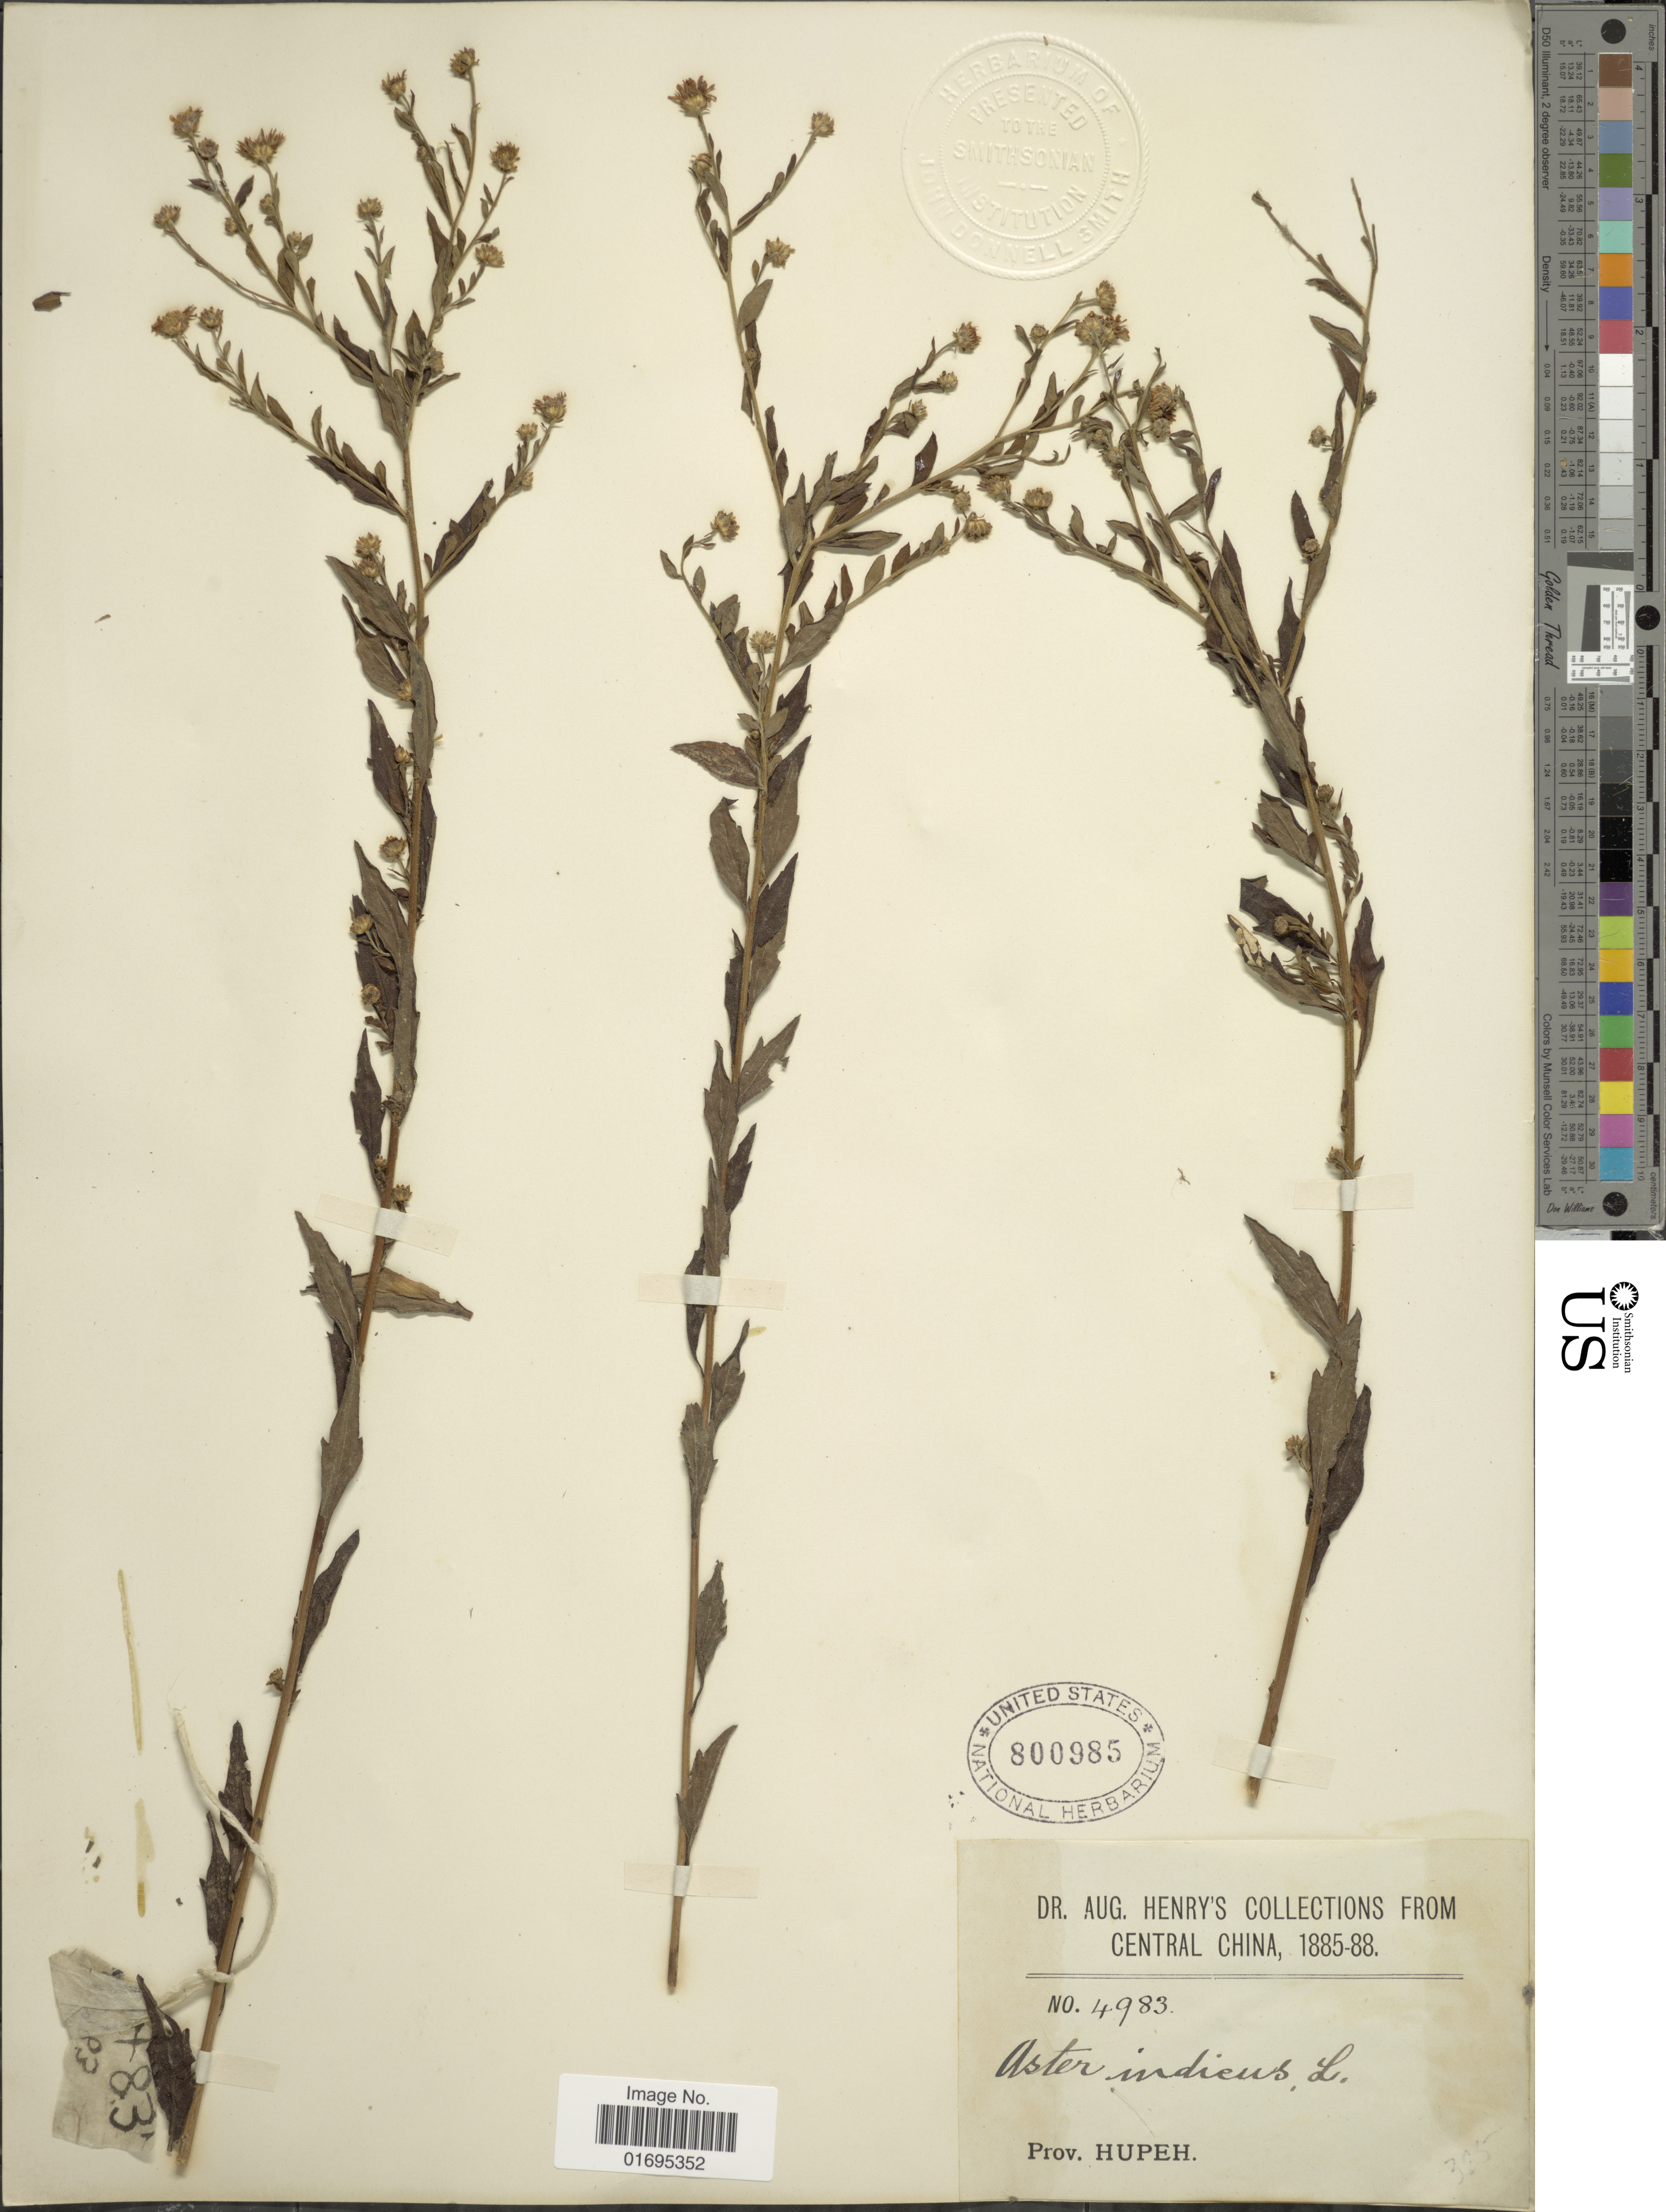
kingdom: Plantae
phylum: Tracheophyta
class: Magnoliopsida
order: Asterales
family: Asteraceae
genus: Kalimeris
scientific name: Kalimeris indica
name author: (L.) Sch. Bip.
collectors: A. Henry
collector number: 4983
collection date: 1885/1888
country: China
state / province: Hubei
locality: Central China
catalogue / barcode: US 800985